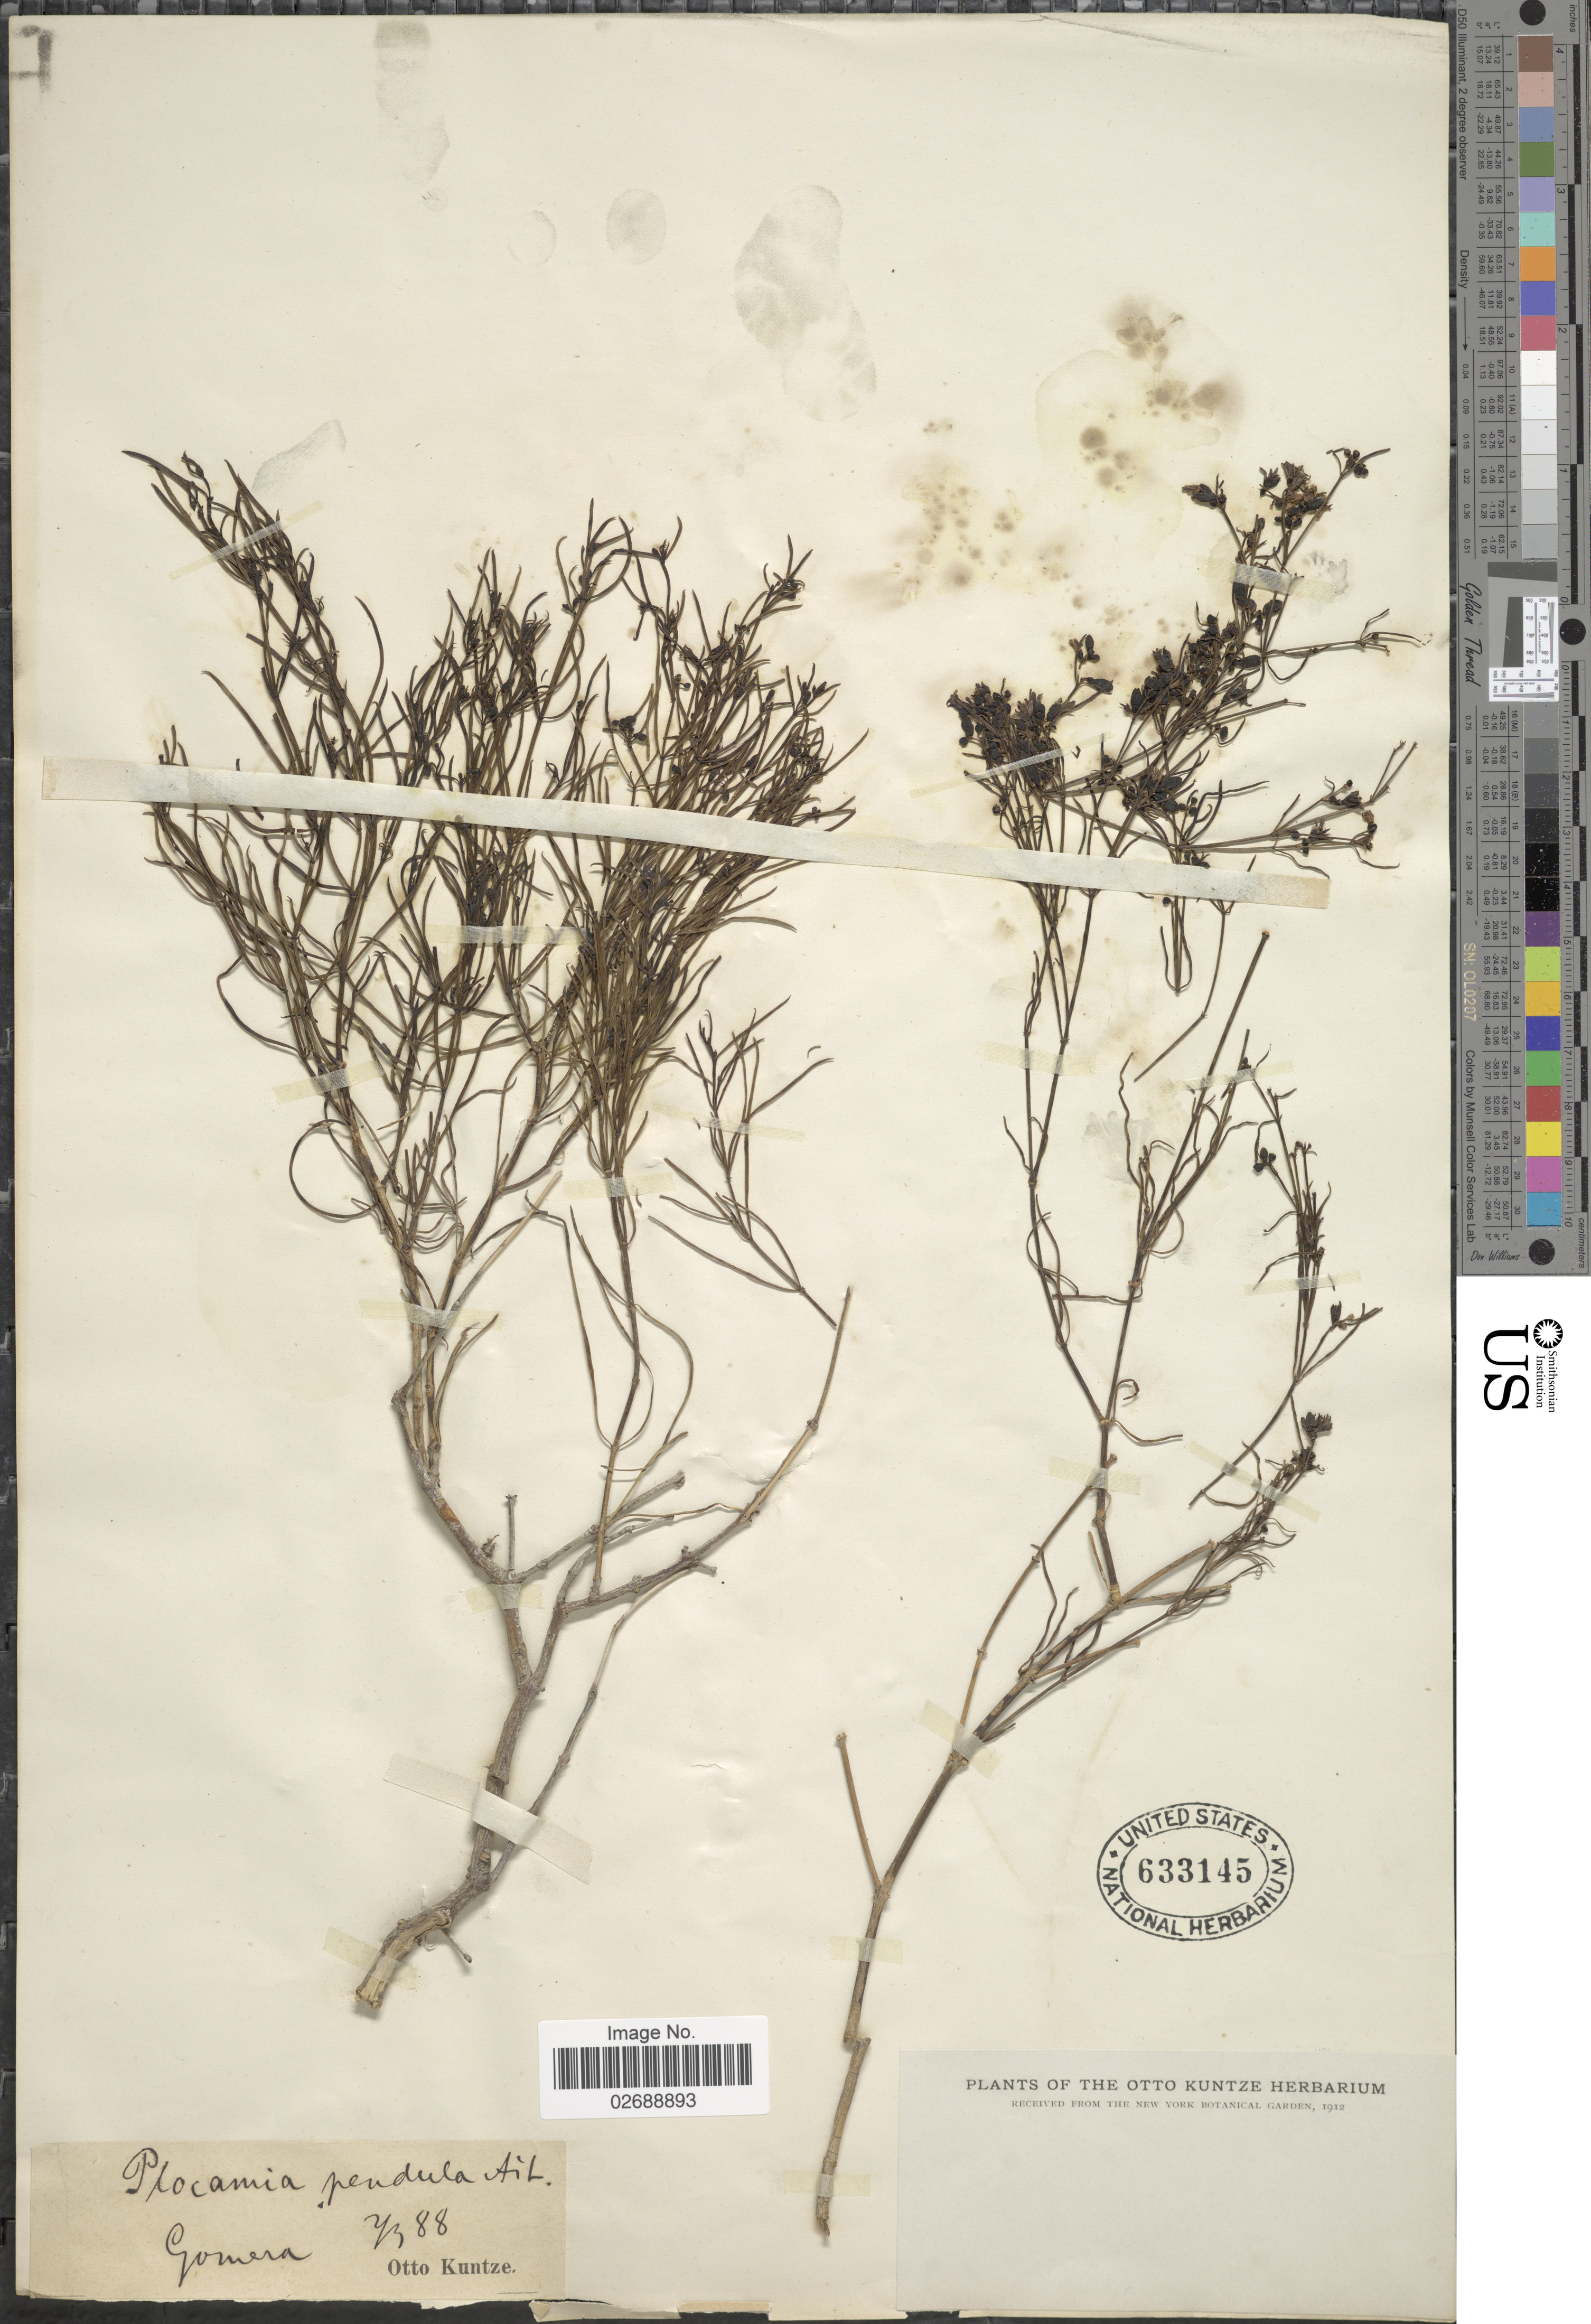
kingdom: Plantae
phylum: Tracheophyta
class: Magnoliopsida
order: Gentianales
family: Rubiaceae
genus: Plocama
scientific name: Plocama pendula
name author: Aiton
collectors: C.E.O. Kuntze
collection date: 1888-03-02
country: Spain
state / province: Canarias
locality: Gomera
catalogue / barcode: US 633145